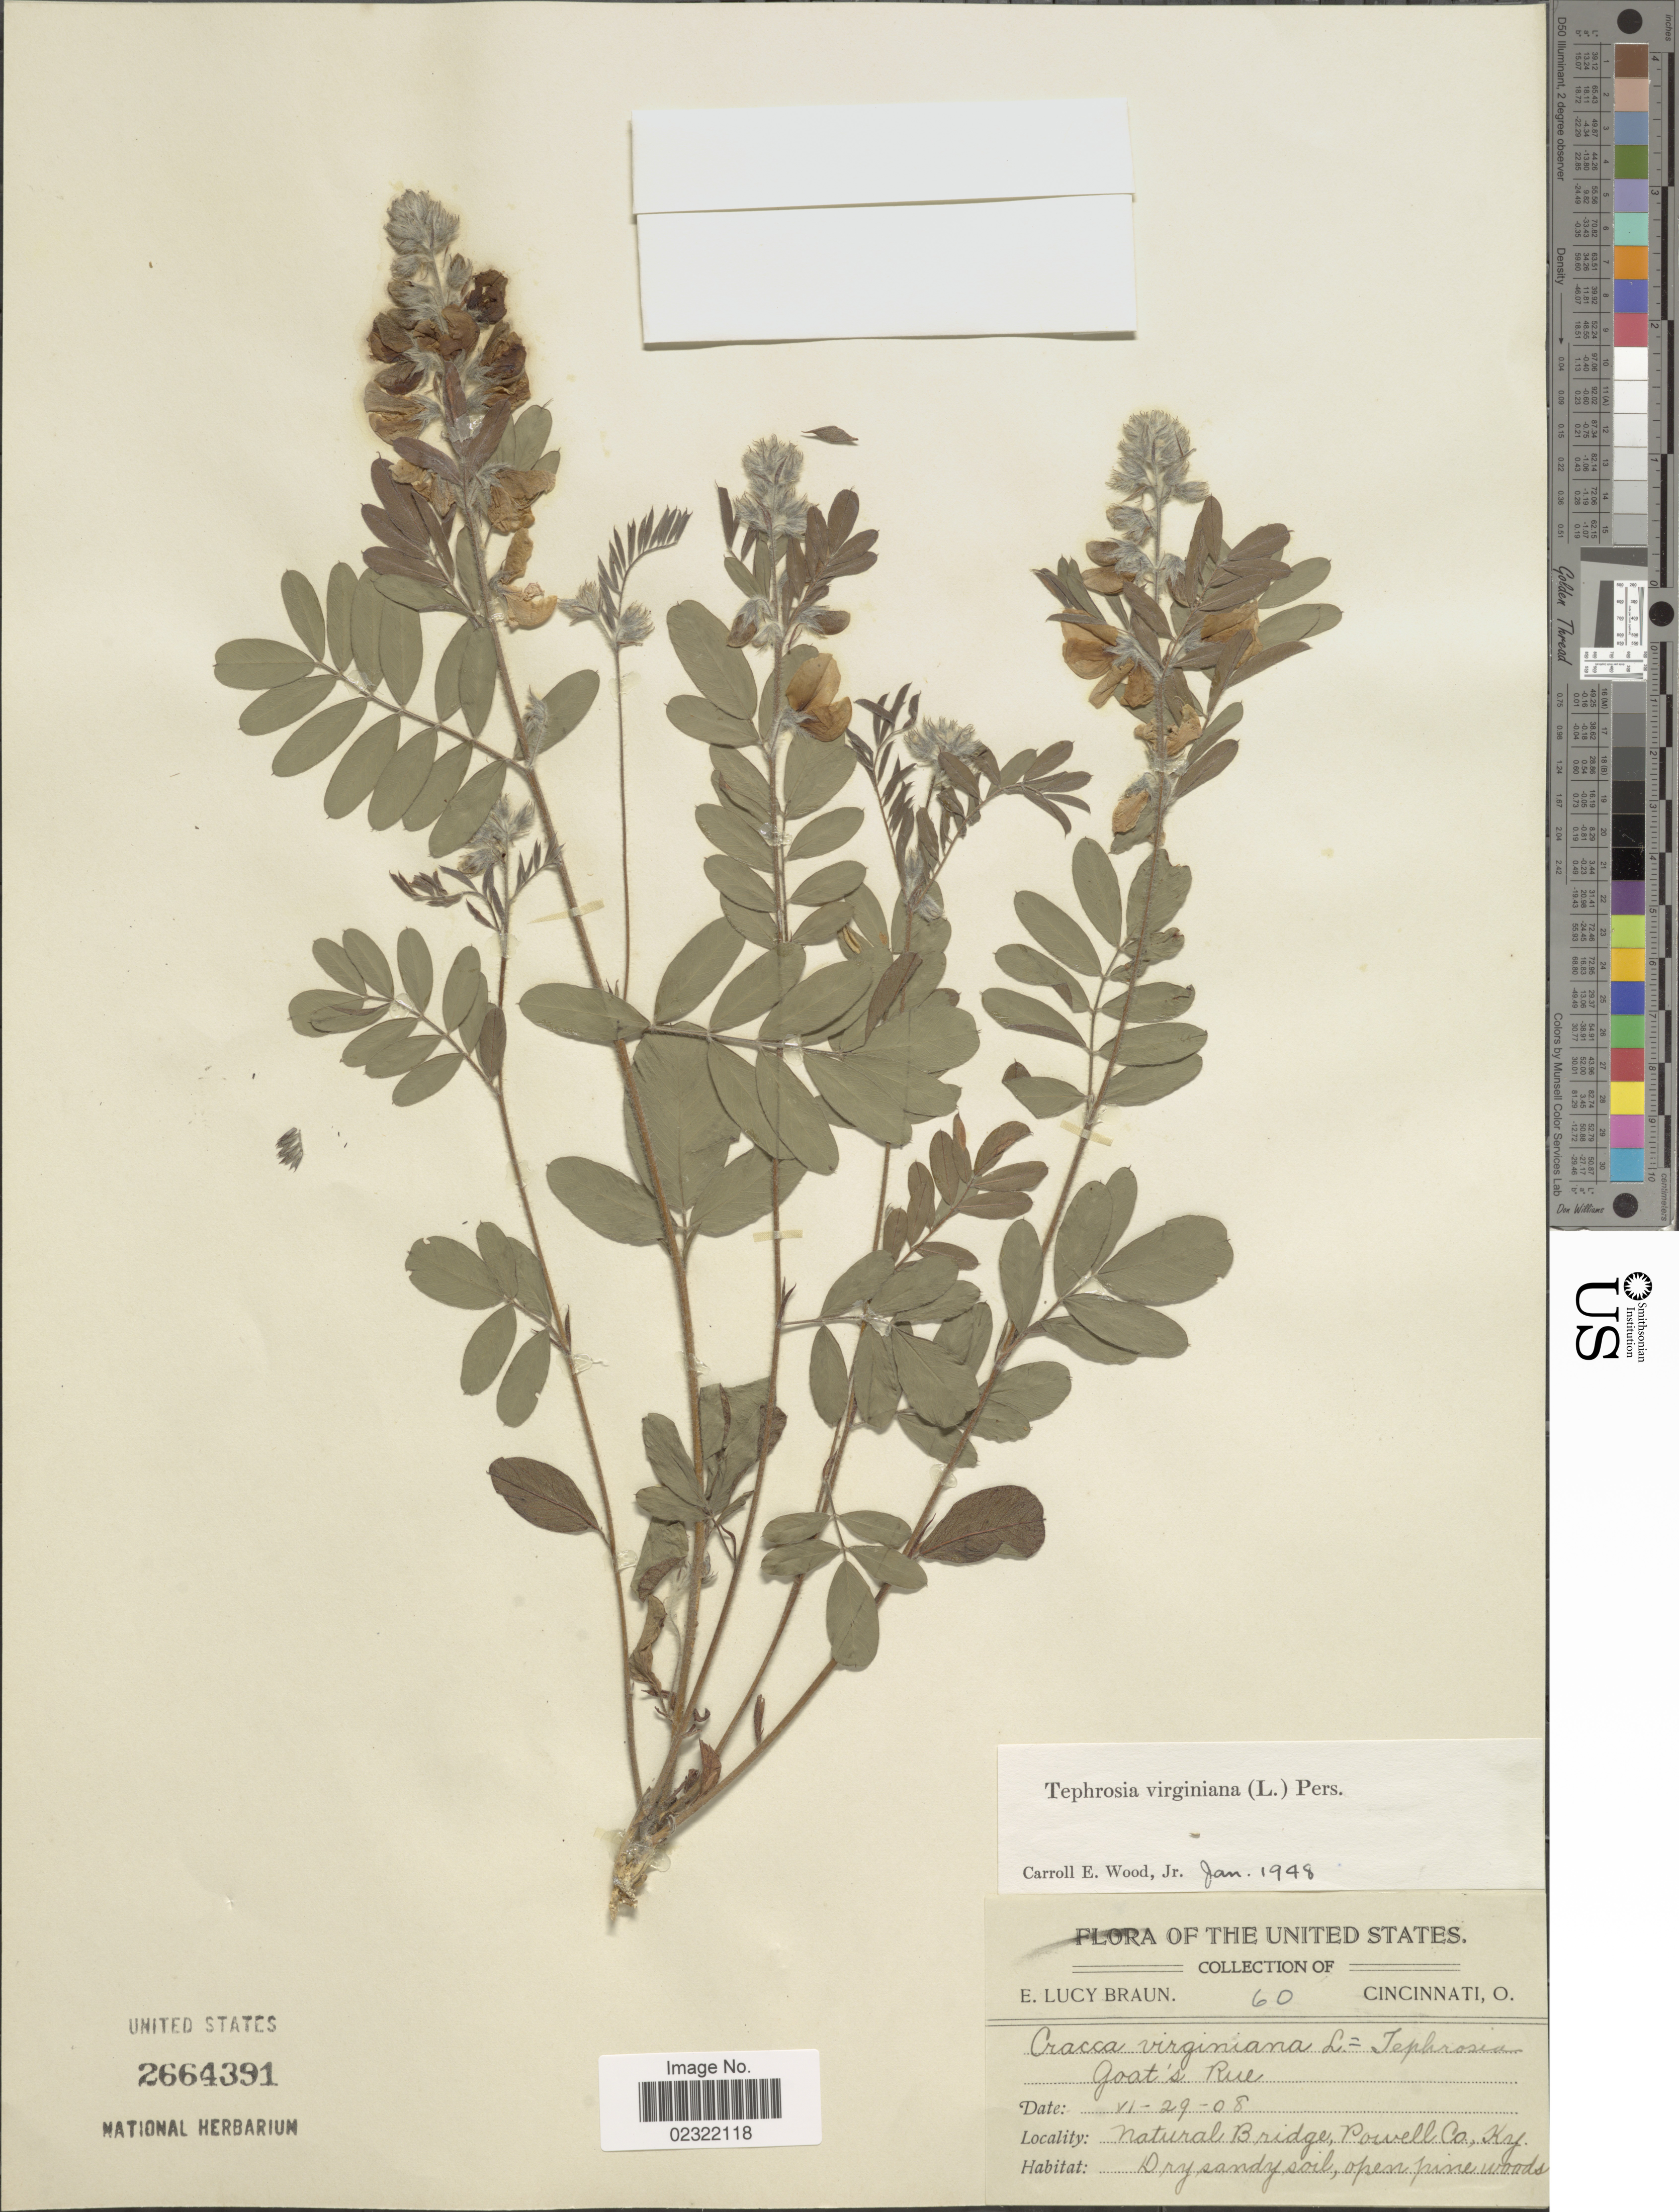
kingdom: Plantae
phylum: Tracheophyta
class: Magnoliopsida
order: Fabales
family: Fabaceae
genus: Tephrosia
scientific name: Tephrosia virginiana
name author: (L.) Pers.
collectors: E. L. Braun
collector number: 60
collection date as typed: Transcribed d/m/y: 29/6/8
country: United States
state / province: Kentucky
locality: Natural bridge, Powell Co, Dry sandy soil, open pine woods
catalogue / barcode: US 2664391